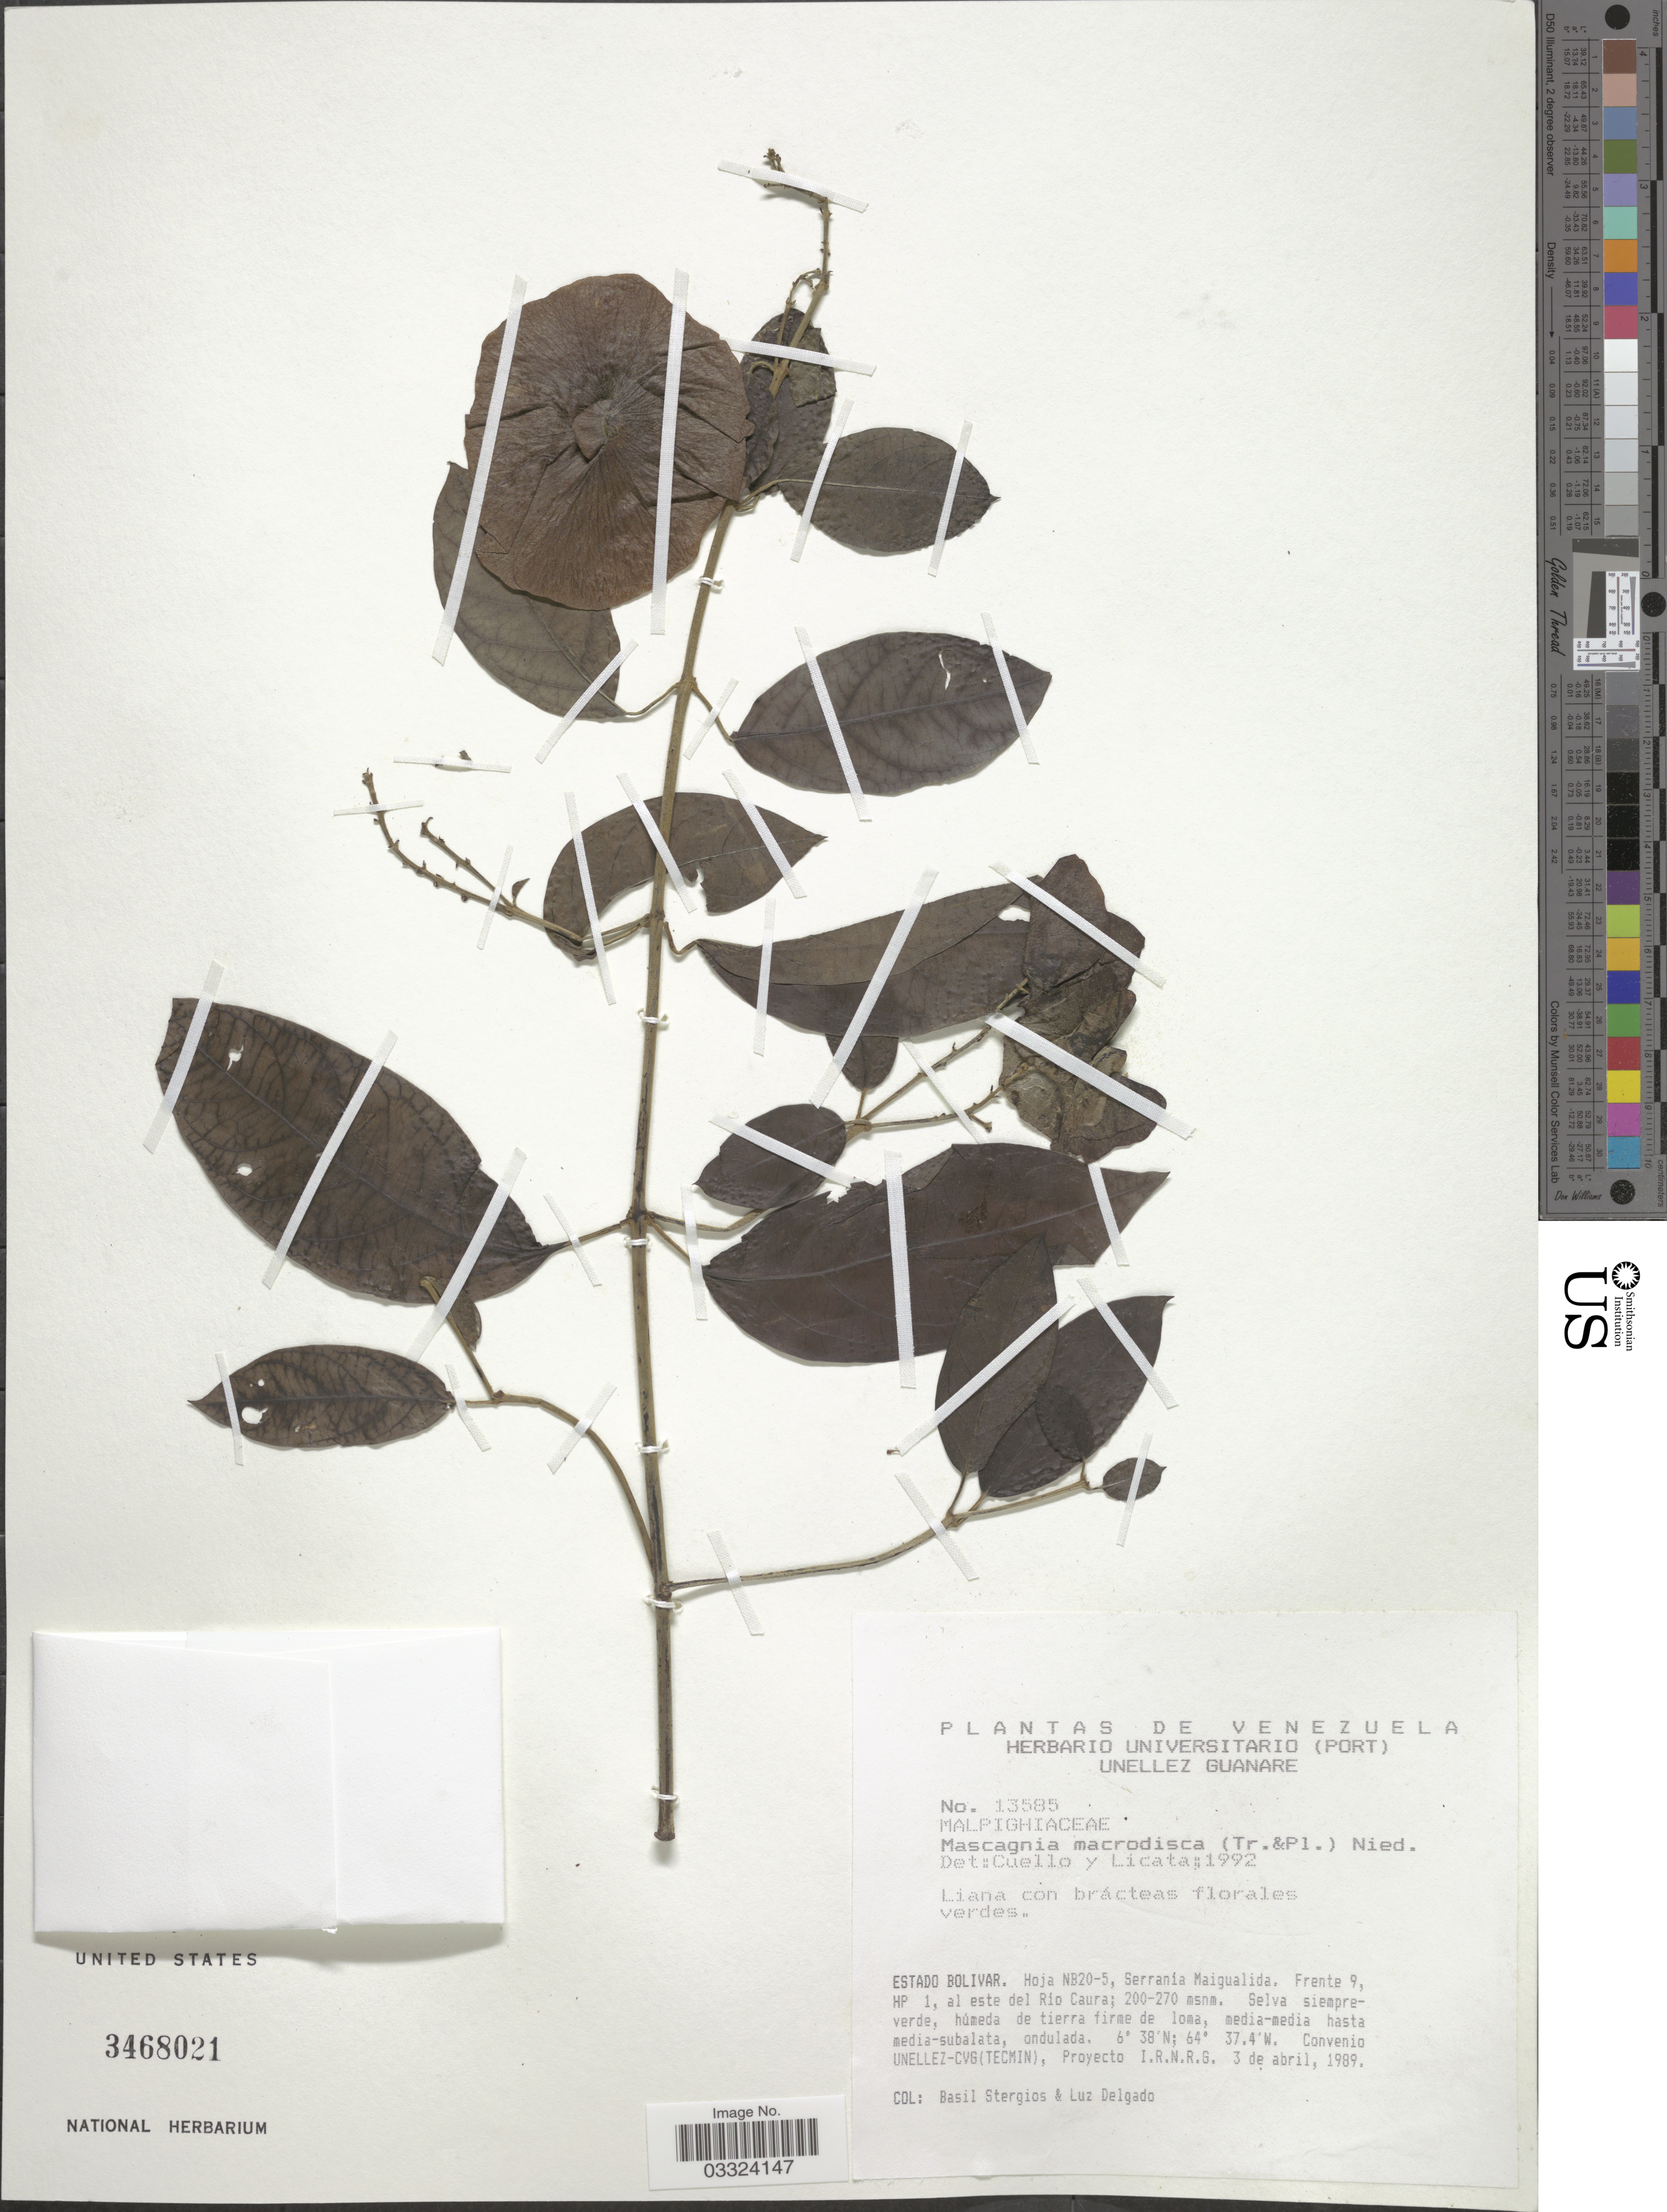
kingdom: Plantae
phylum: Tracheophyta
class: Magnoliopsida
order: Malpighiales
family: Malpighiaceae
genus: Alicia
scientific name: Alicia macrodisca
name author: (Triana & Planch.) W.R. Anderson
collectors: B. G. Stergios & L. Delgado V.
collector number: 13585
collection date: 1989-04-03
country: Venezuela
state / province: Bolivar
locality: Serrania Maigualida, E del río Caura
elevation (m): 200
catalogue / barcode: US 3468021